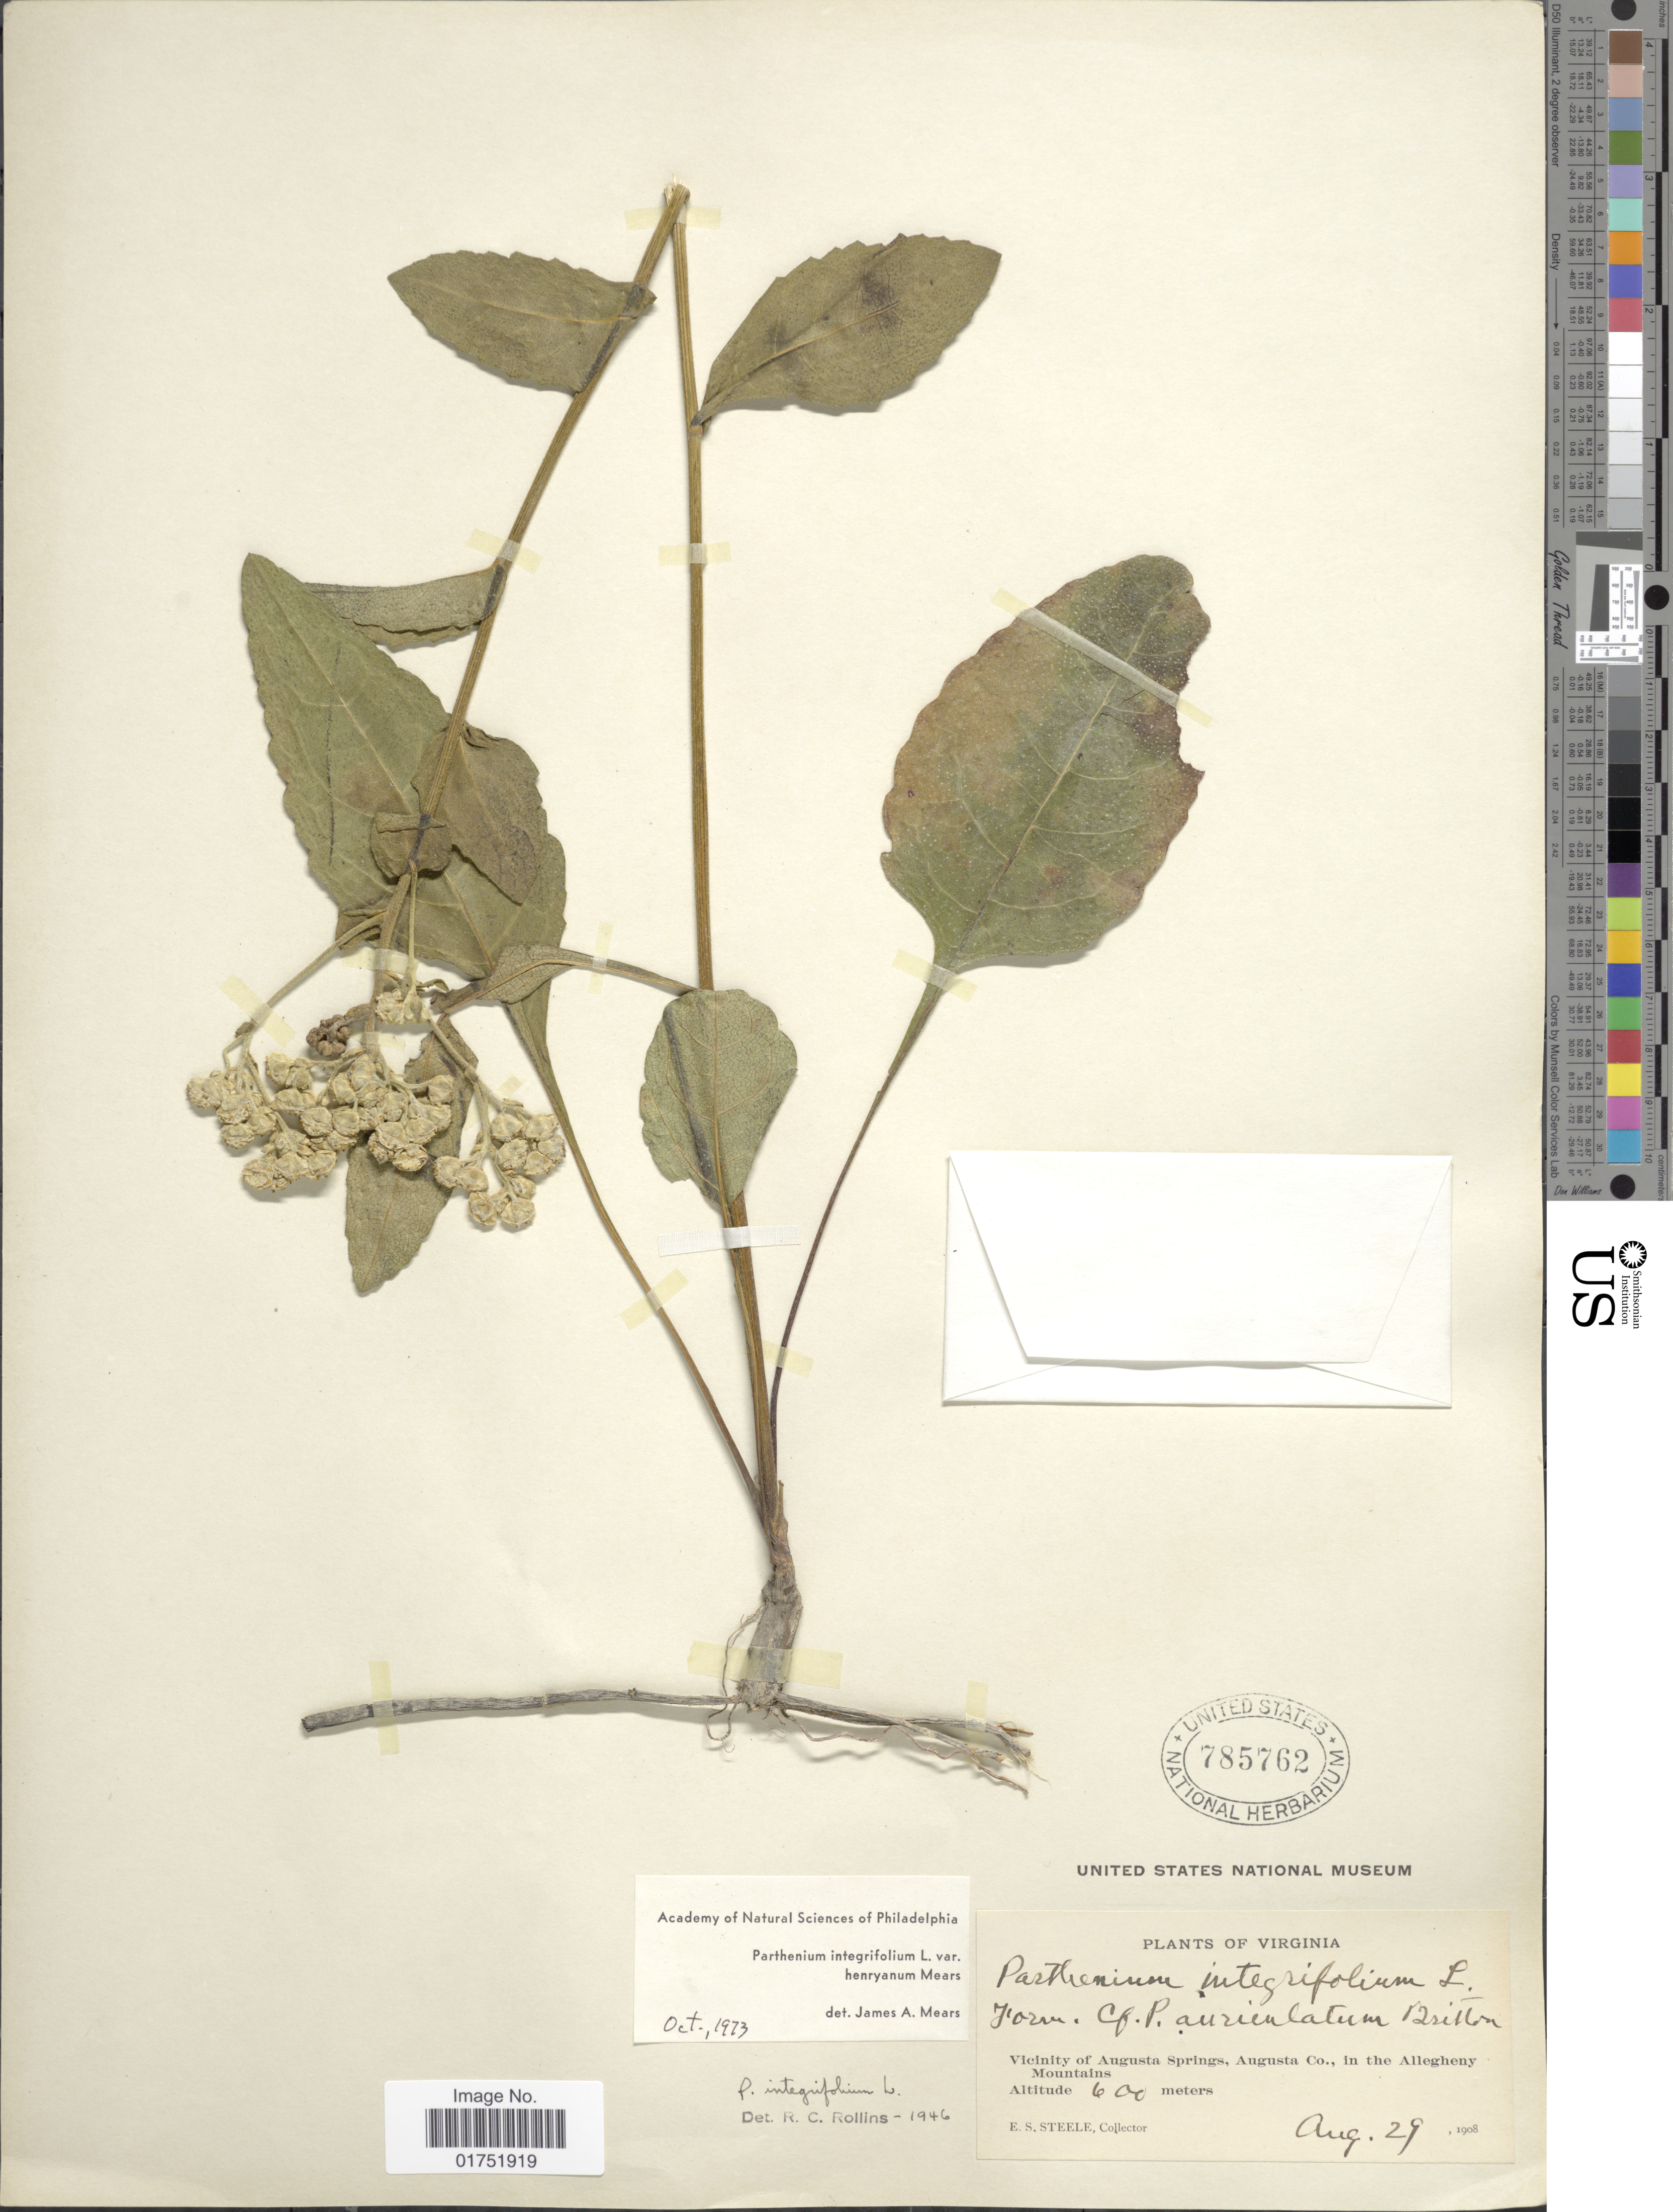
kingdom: Plantae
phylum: Tracheophyta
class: Magnoliopsida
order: Asterales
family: Asteraceae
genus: Parthenium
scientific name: Parthenium integrifolium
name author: L.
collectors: E. Steele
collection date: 1908-08-29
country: United States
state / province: Virginia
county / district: Augusta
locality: Vicinity of Augusta Springs, Augusta Co., in the Allegheny Mountains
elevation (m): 600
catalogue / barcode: US 785762